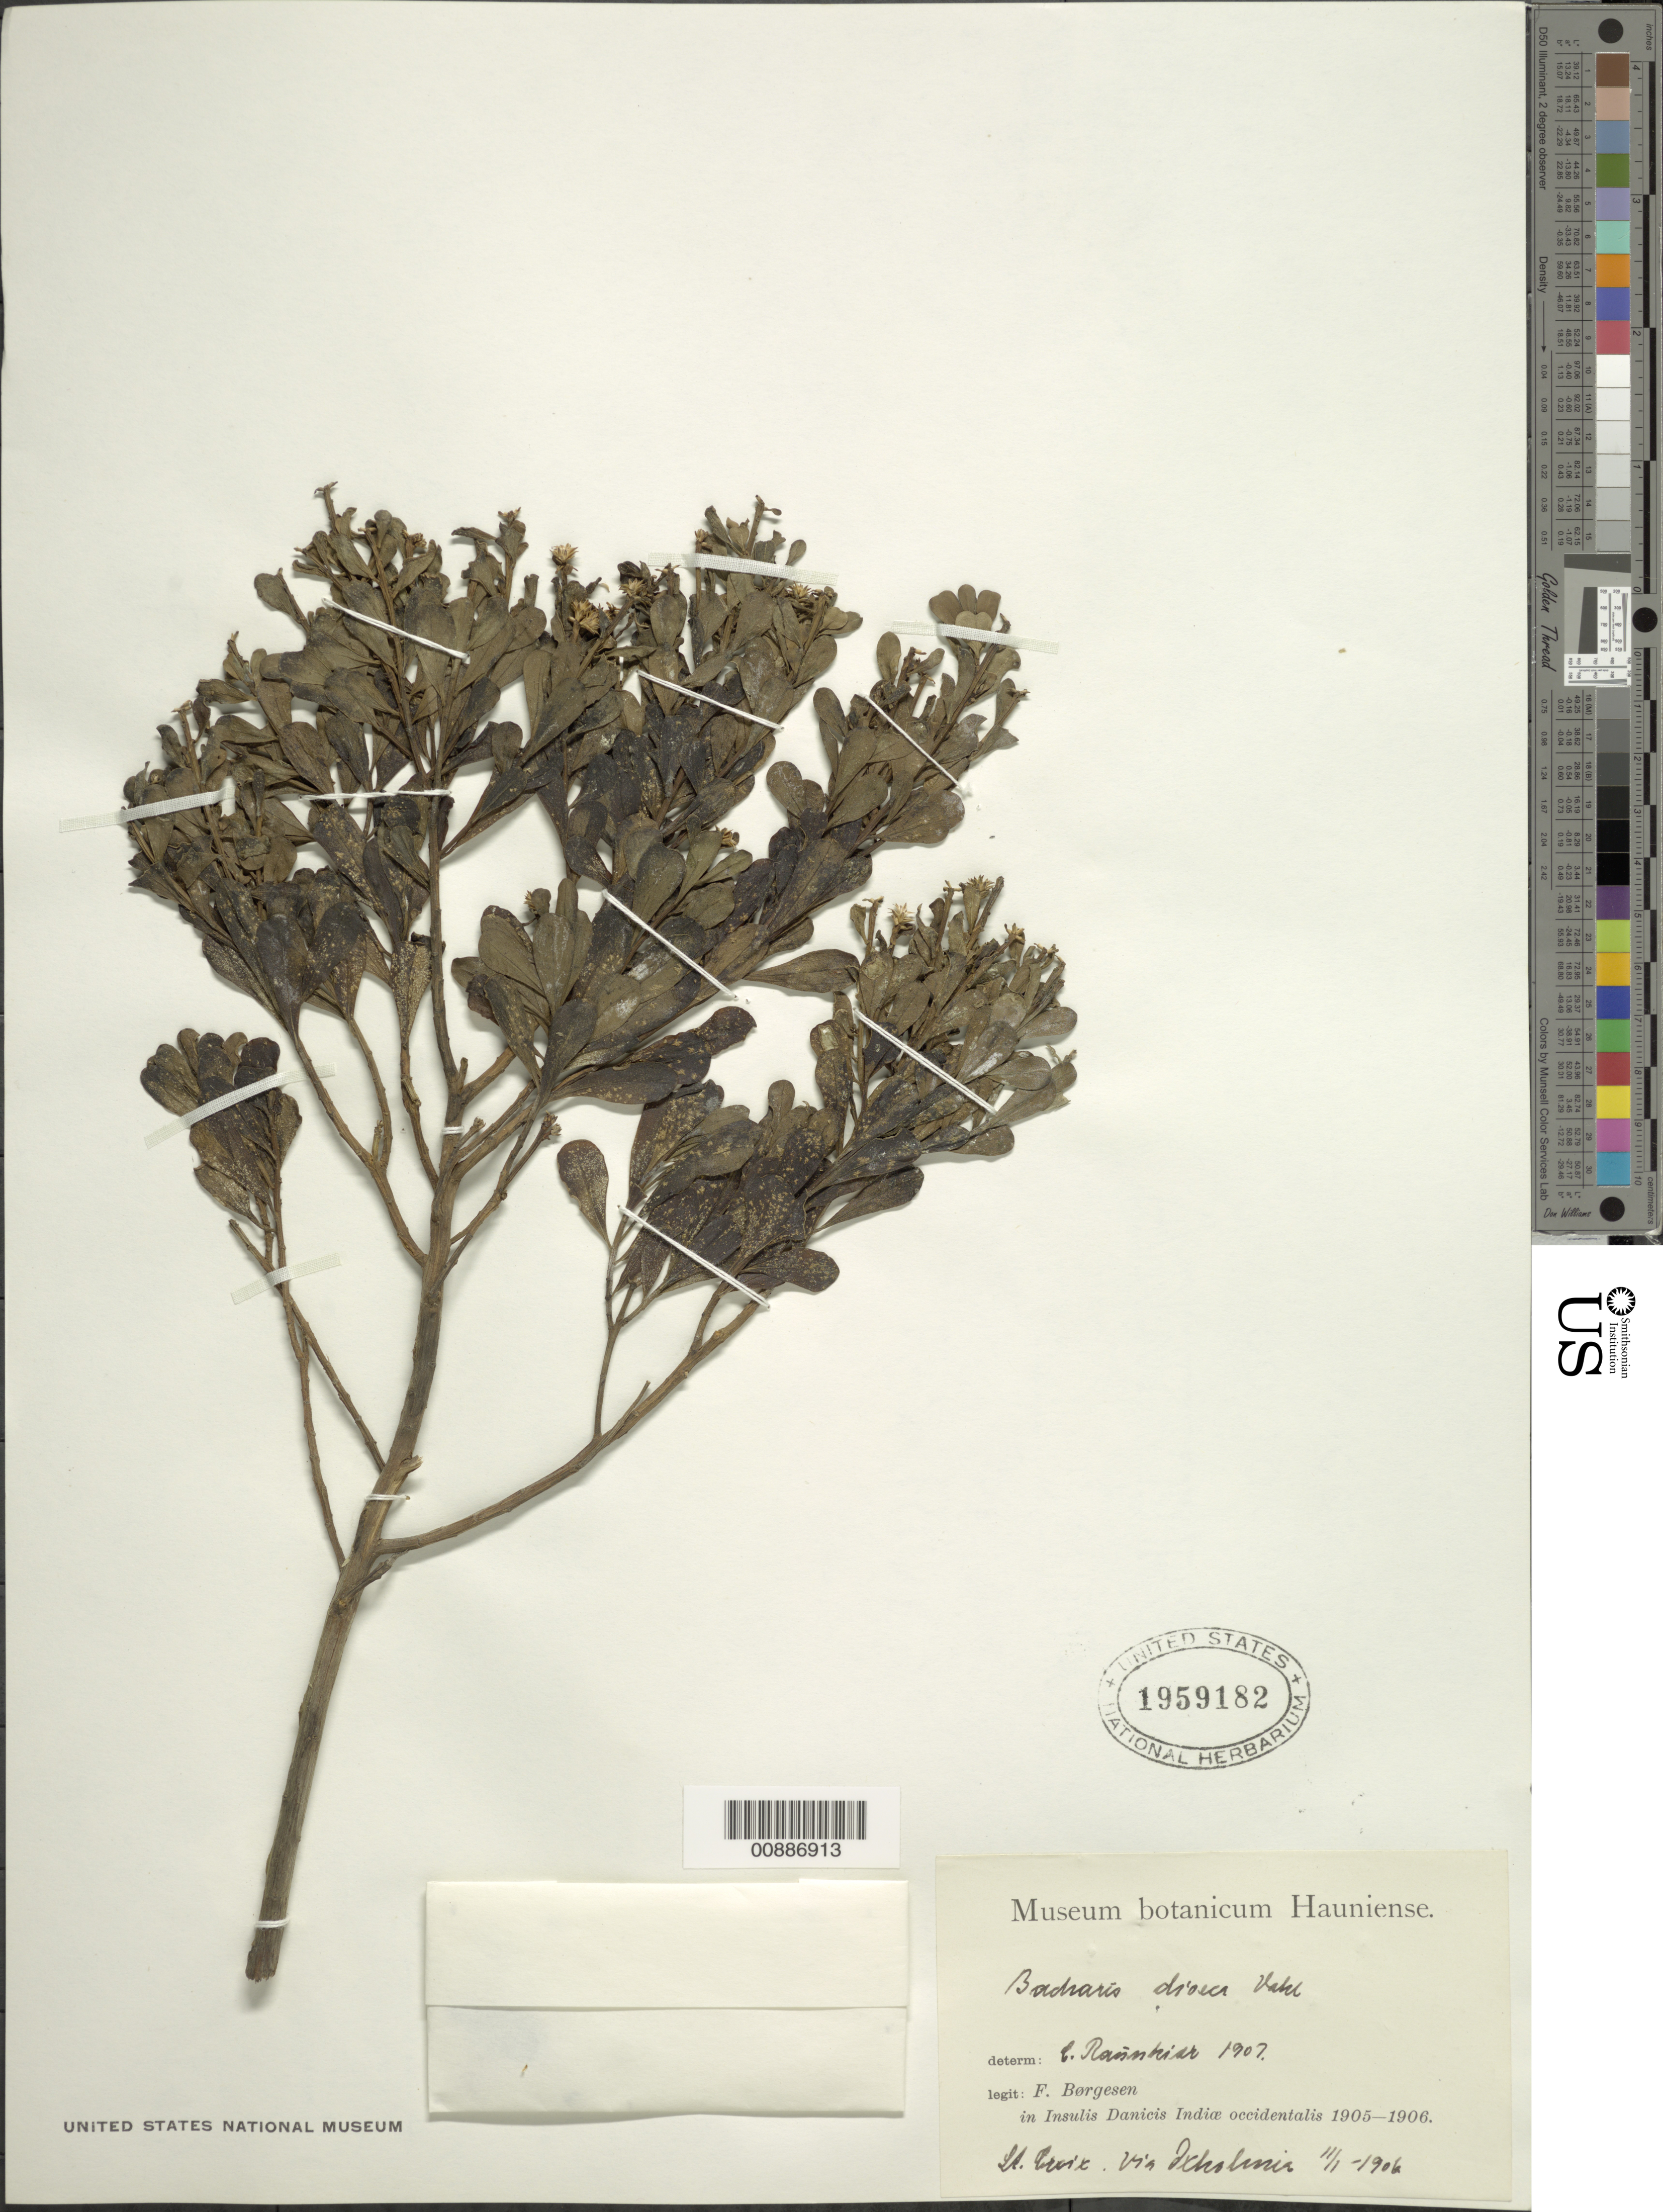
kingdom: Plantae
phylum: Tracheophyta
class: Magnoliopsida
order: Asterales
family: Asteraceae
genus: Baccharis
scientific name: Baccharis dioica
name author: Vahl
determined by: Rañnkiar, C.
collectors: F. C. Børgesen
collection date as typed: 11 Jan 1906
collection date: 1906-01-11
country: U.S. Virgin Islands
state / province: St. Croix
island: St. Croix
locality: In Insulis Danicis.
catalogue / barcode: US 1959182